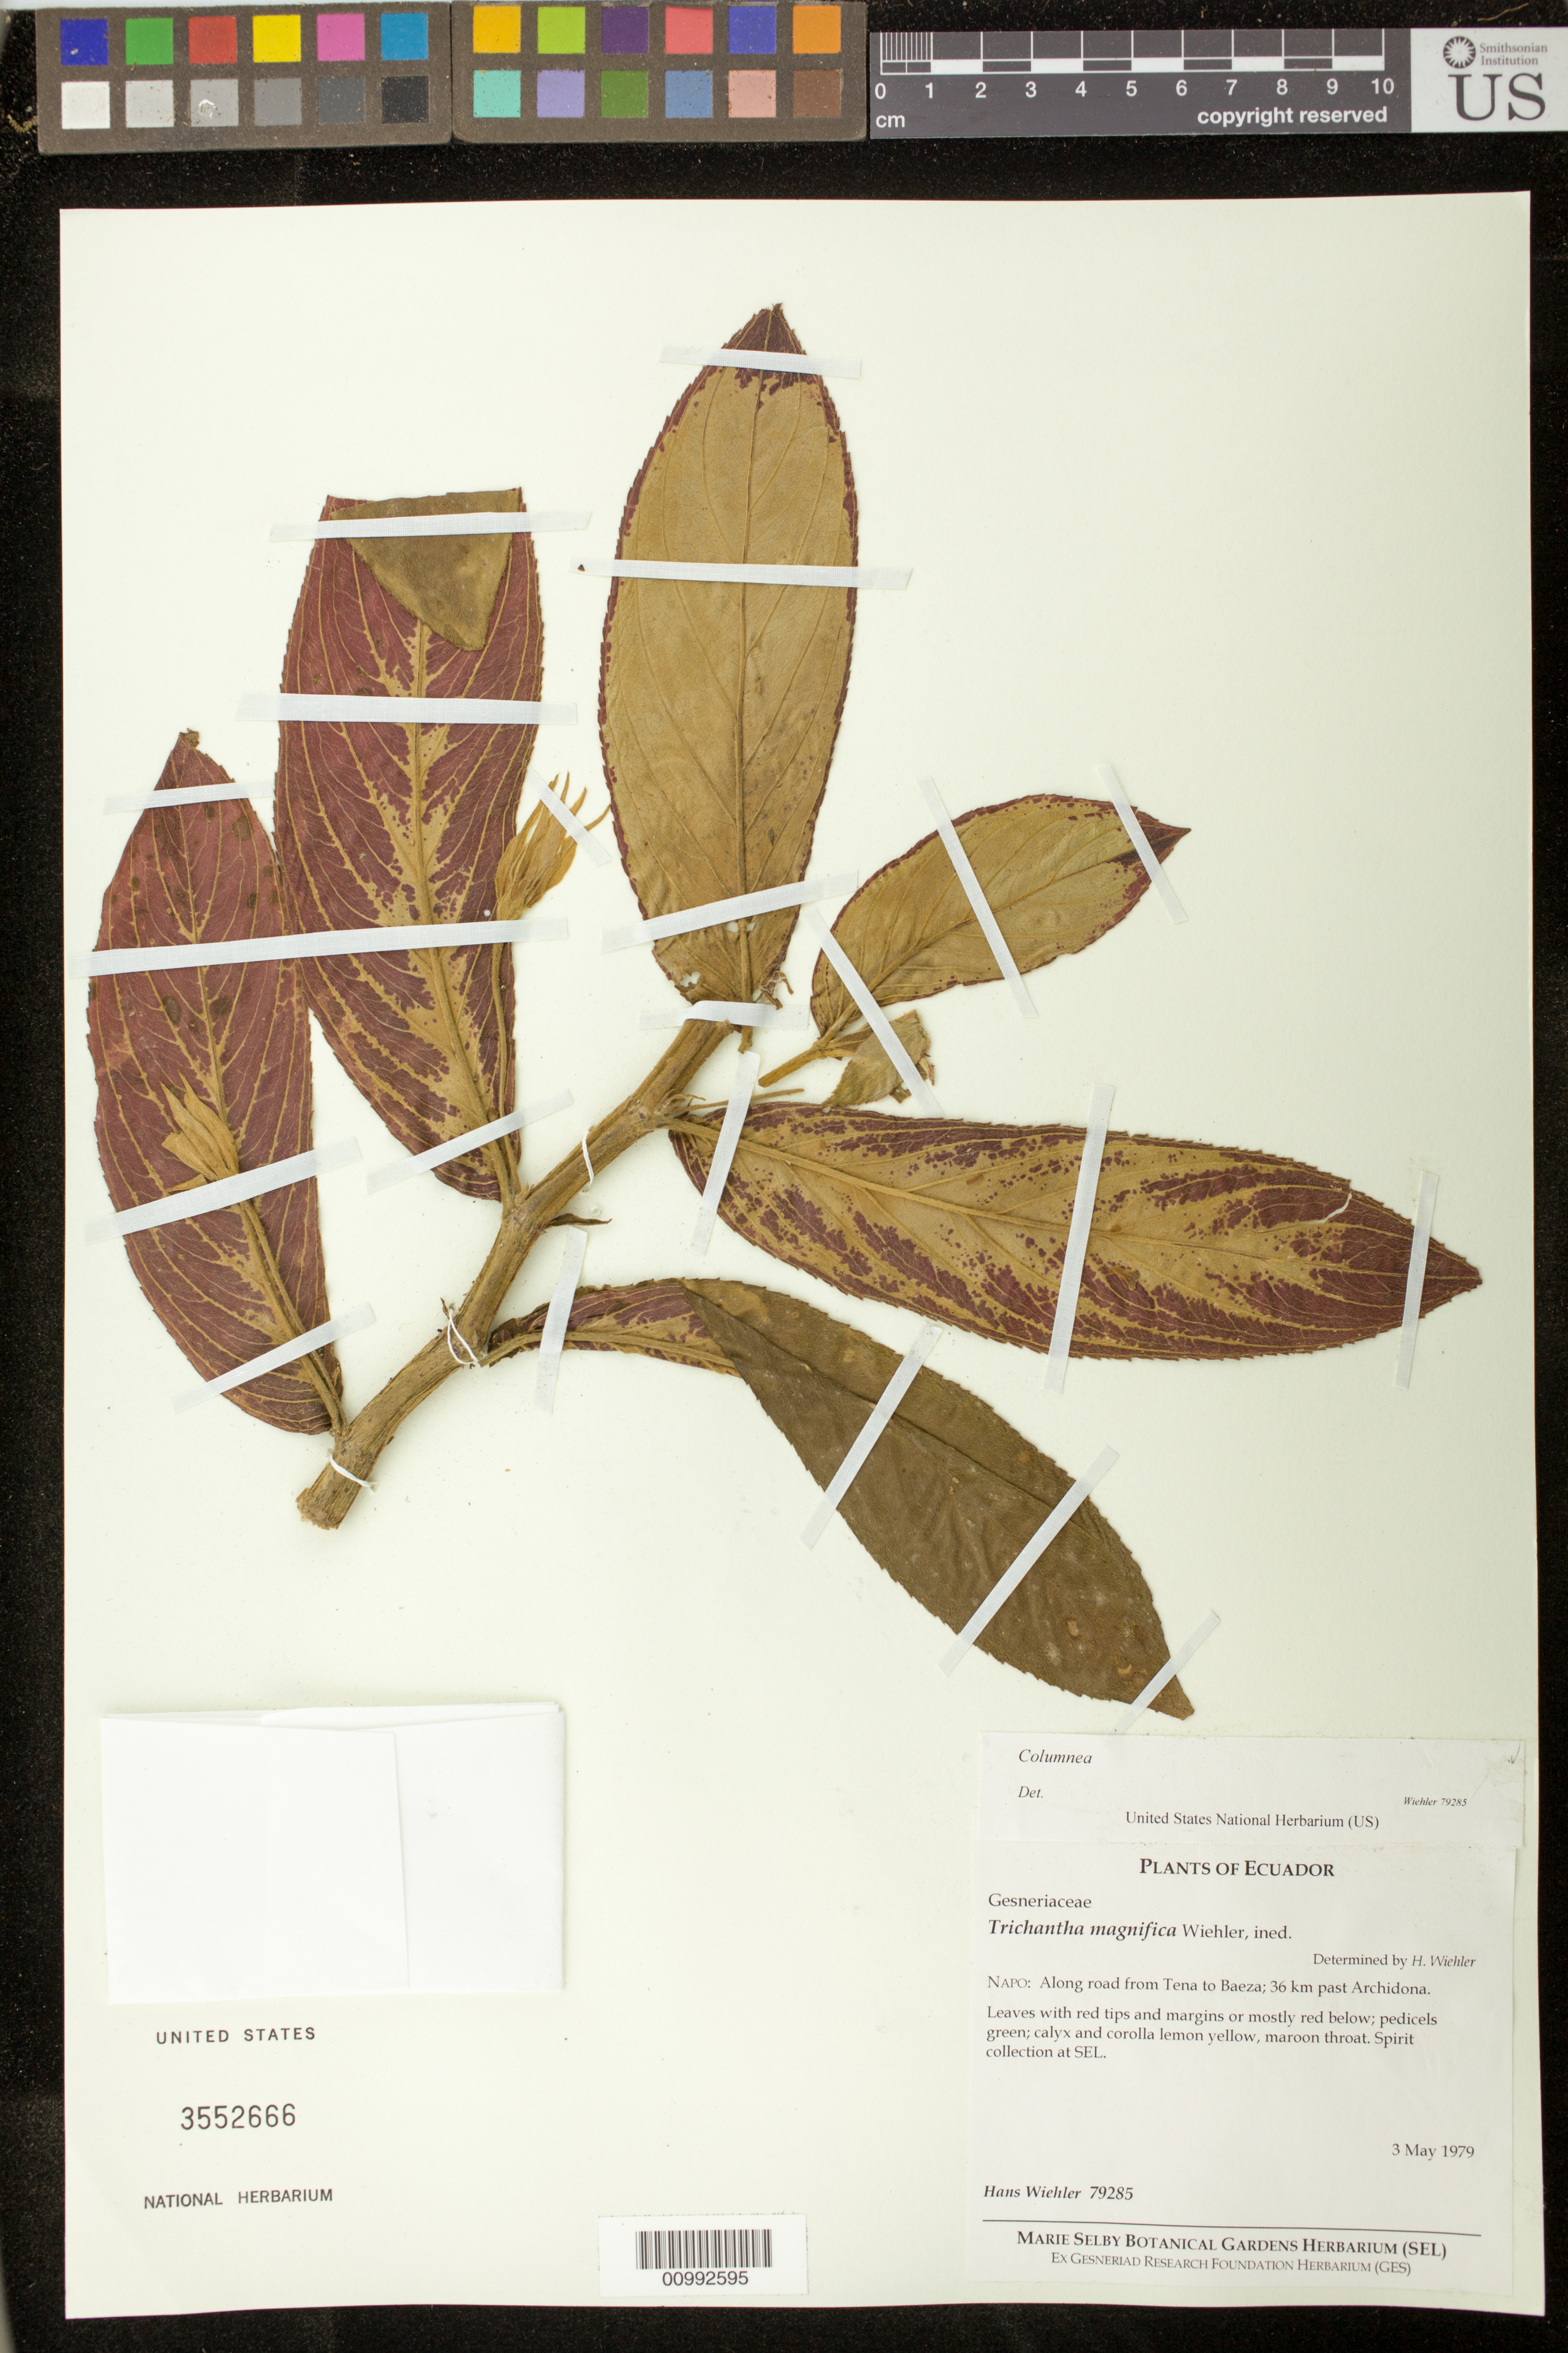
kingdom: Plantae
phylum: Tracheophyta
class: Magnoliopsida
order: Lamiales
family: Gesneriaceae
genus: Columnea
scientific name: Columnea sp.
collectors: H. J. Wiehler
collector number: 79285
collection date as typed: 03 May 1979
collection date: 1979-05-03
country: Ecuador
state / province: Napo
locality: Napo: along road from Tena to Baeza; 36 km past Archidona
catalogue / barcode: US 3552666